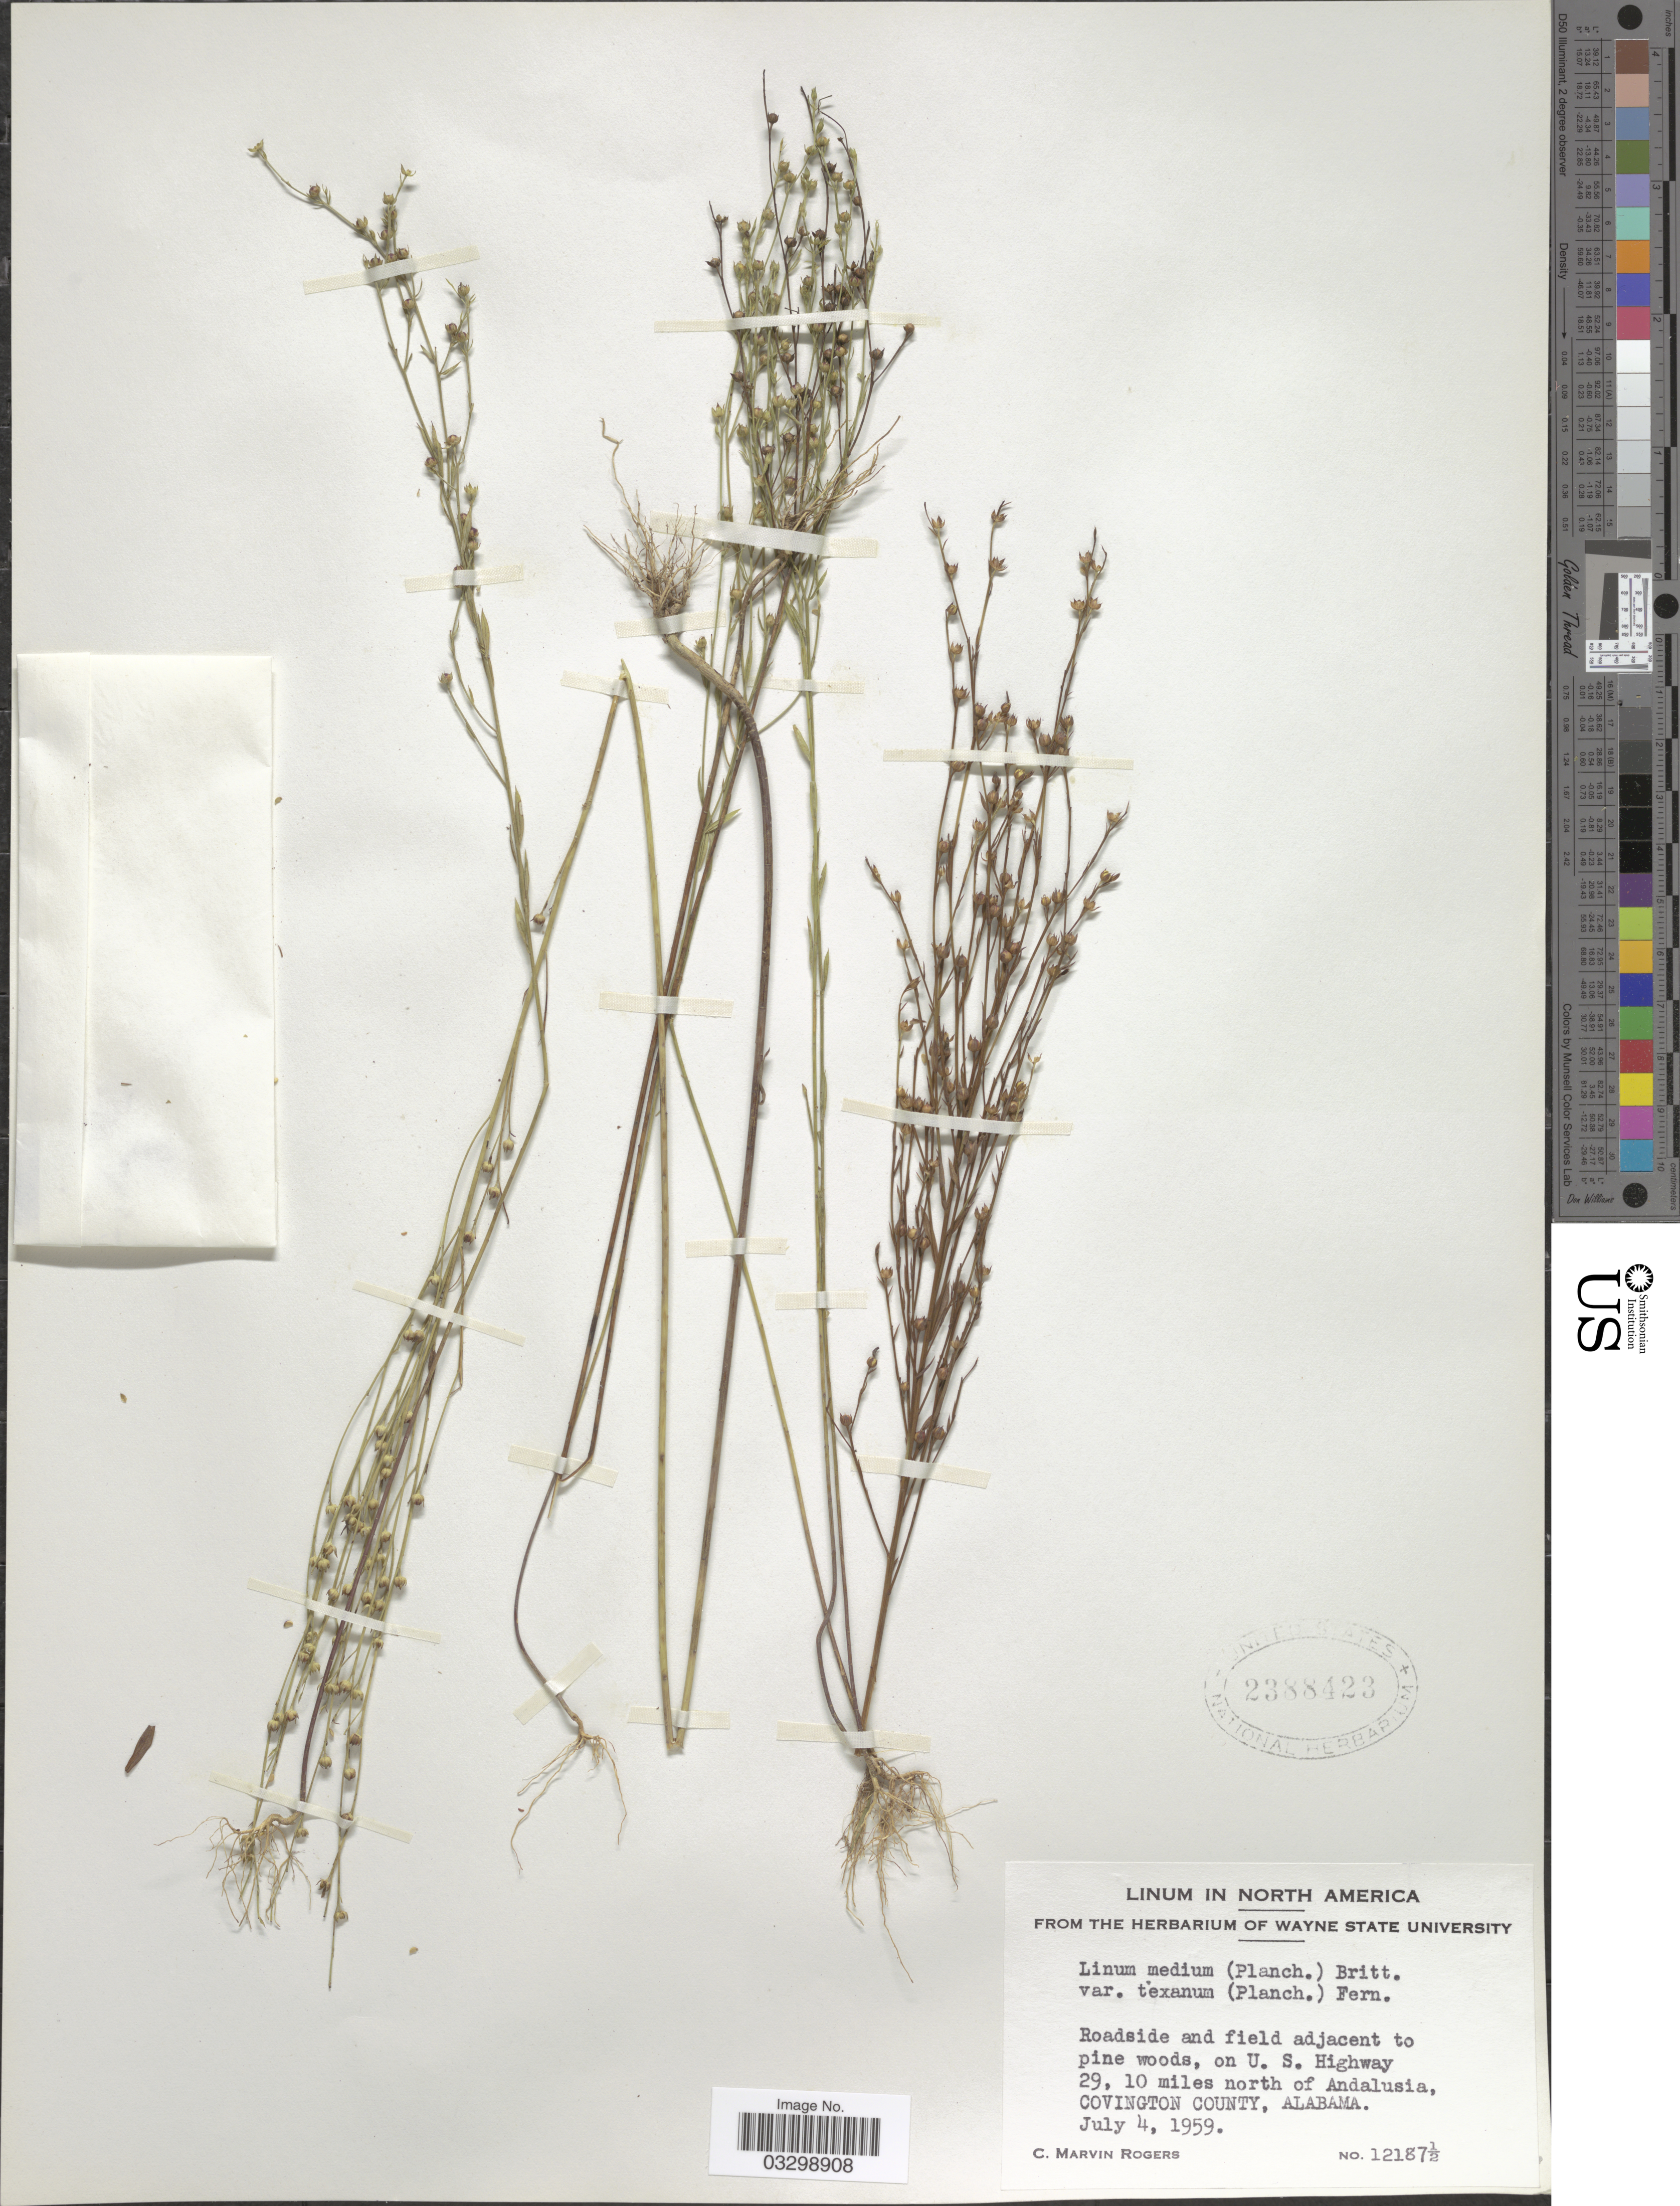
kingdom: Plantae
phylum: Tracheophyta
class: Magnoliopsida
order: Malpighiales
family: Linaceae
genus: Linum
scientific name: Linum medium var. texanum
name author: (Planch.) Fernald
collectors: C. M. Rogers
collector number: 12187½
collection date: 1959-07-04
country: United States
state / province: Alabama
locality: Roadside and field adjacent to pine woods, on U.S. Highway 29, 10 miles north of Andalusia, Covington County.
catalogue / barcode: US 2388423